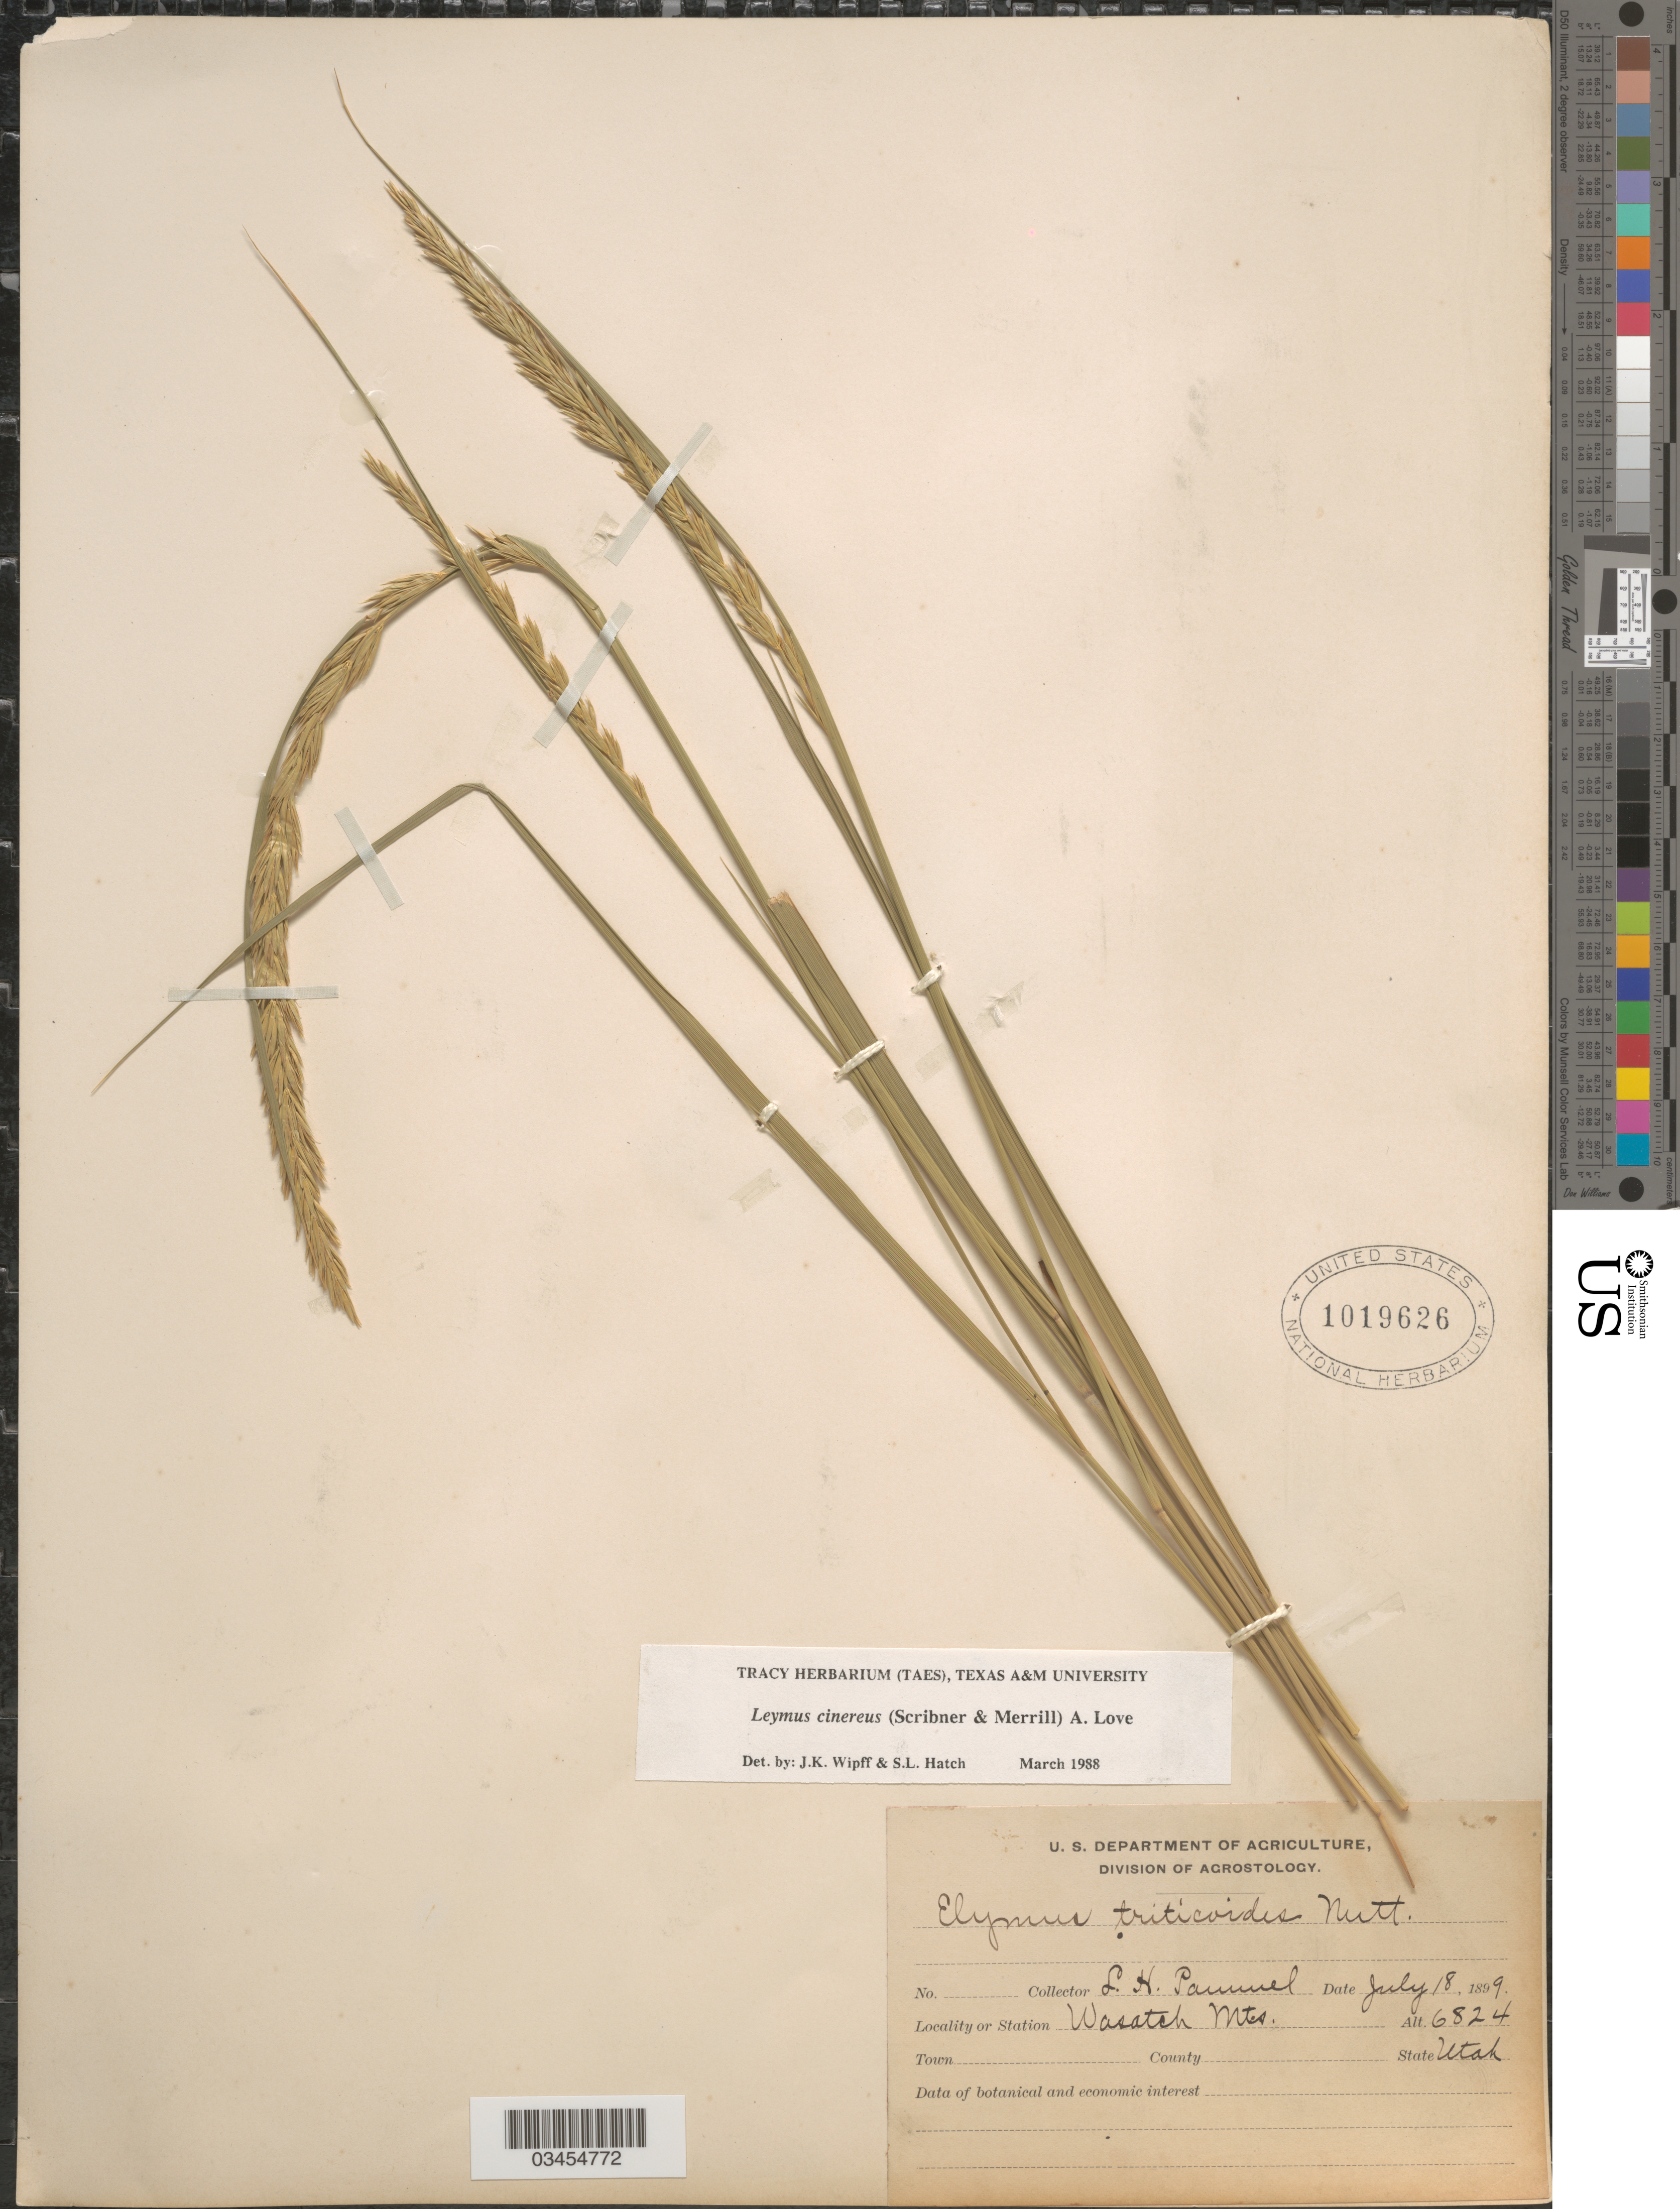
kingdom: Plantae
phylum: Tracheophyta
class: Liliopsida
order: Poales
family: Poaceae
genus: Leymus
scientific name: Leymus cinereus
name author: (Scribn. & Merr.) Á. Löve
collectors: L. Pammel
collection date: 1899-07-18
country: United States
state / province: Utah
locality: Wasatch Mts.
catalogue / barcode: US 1019626